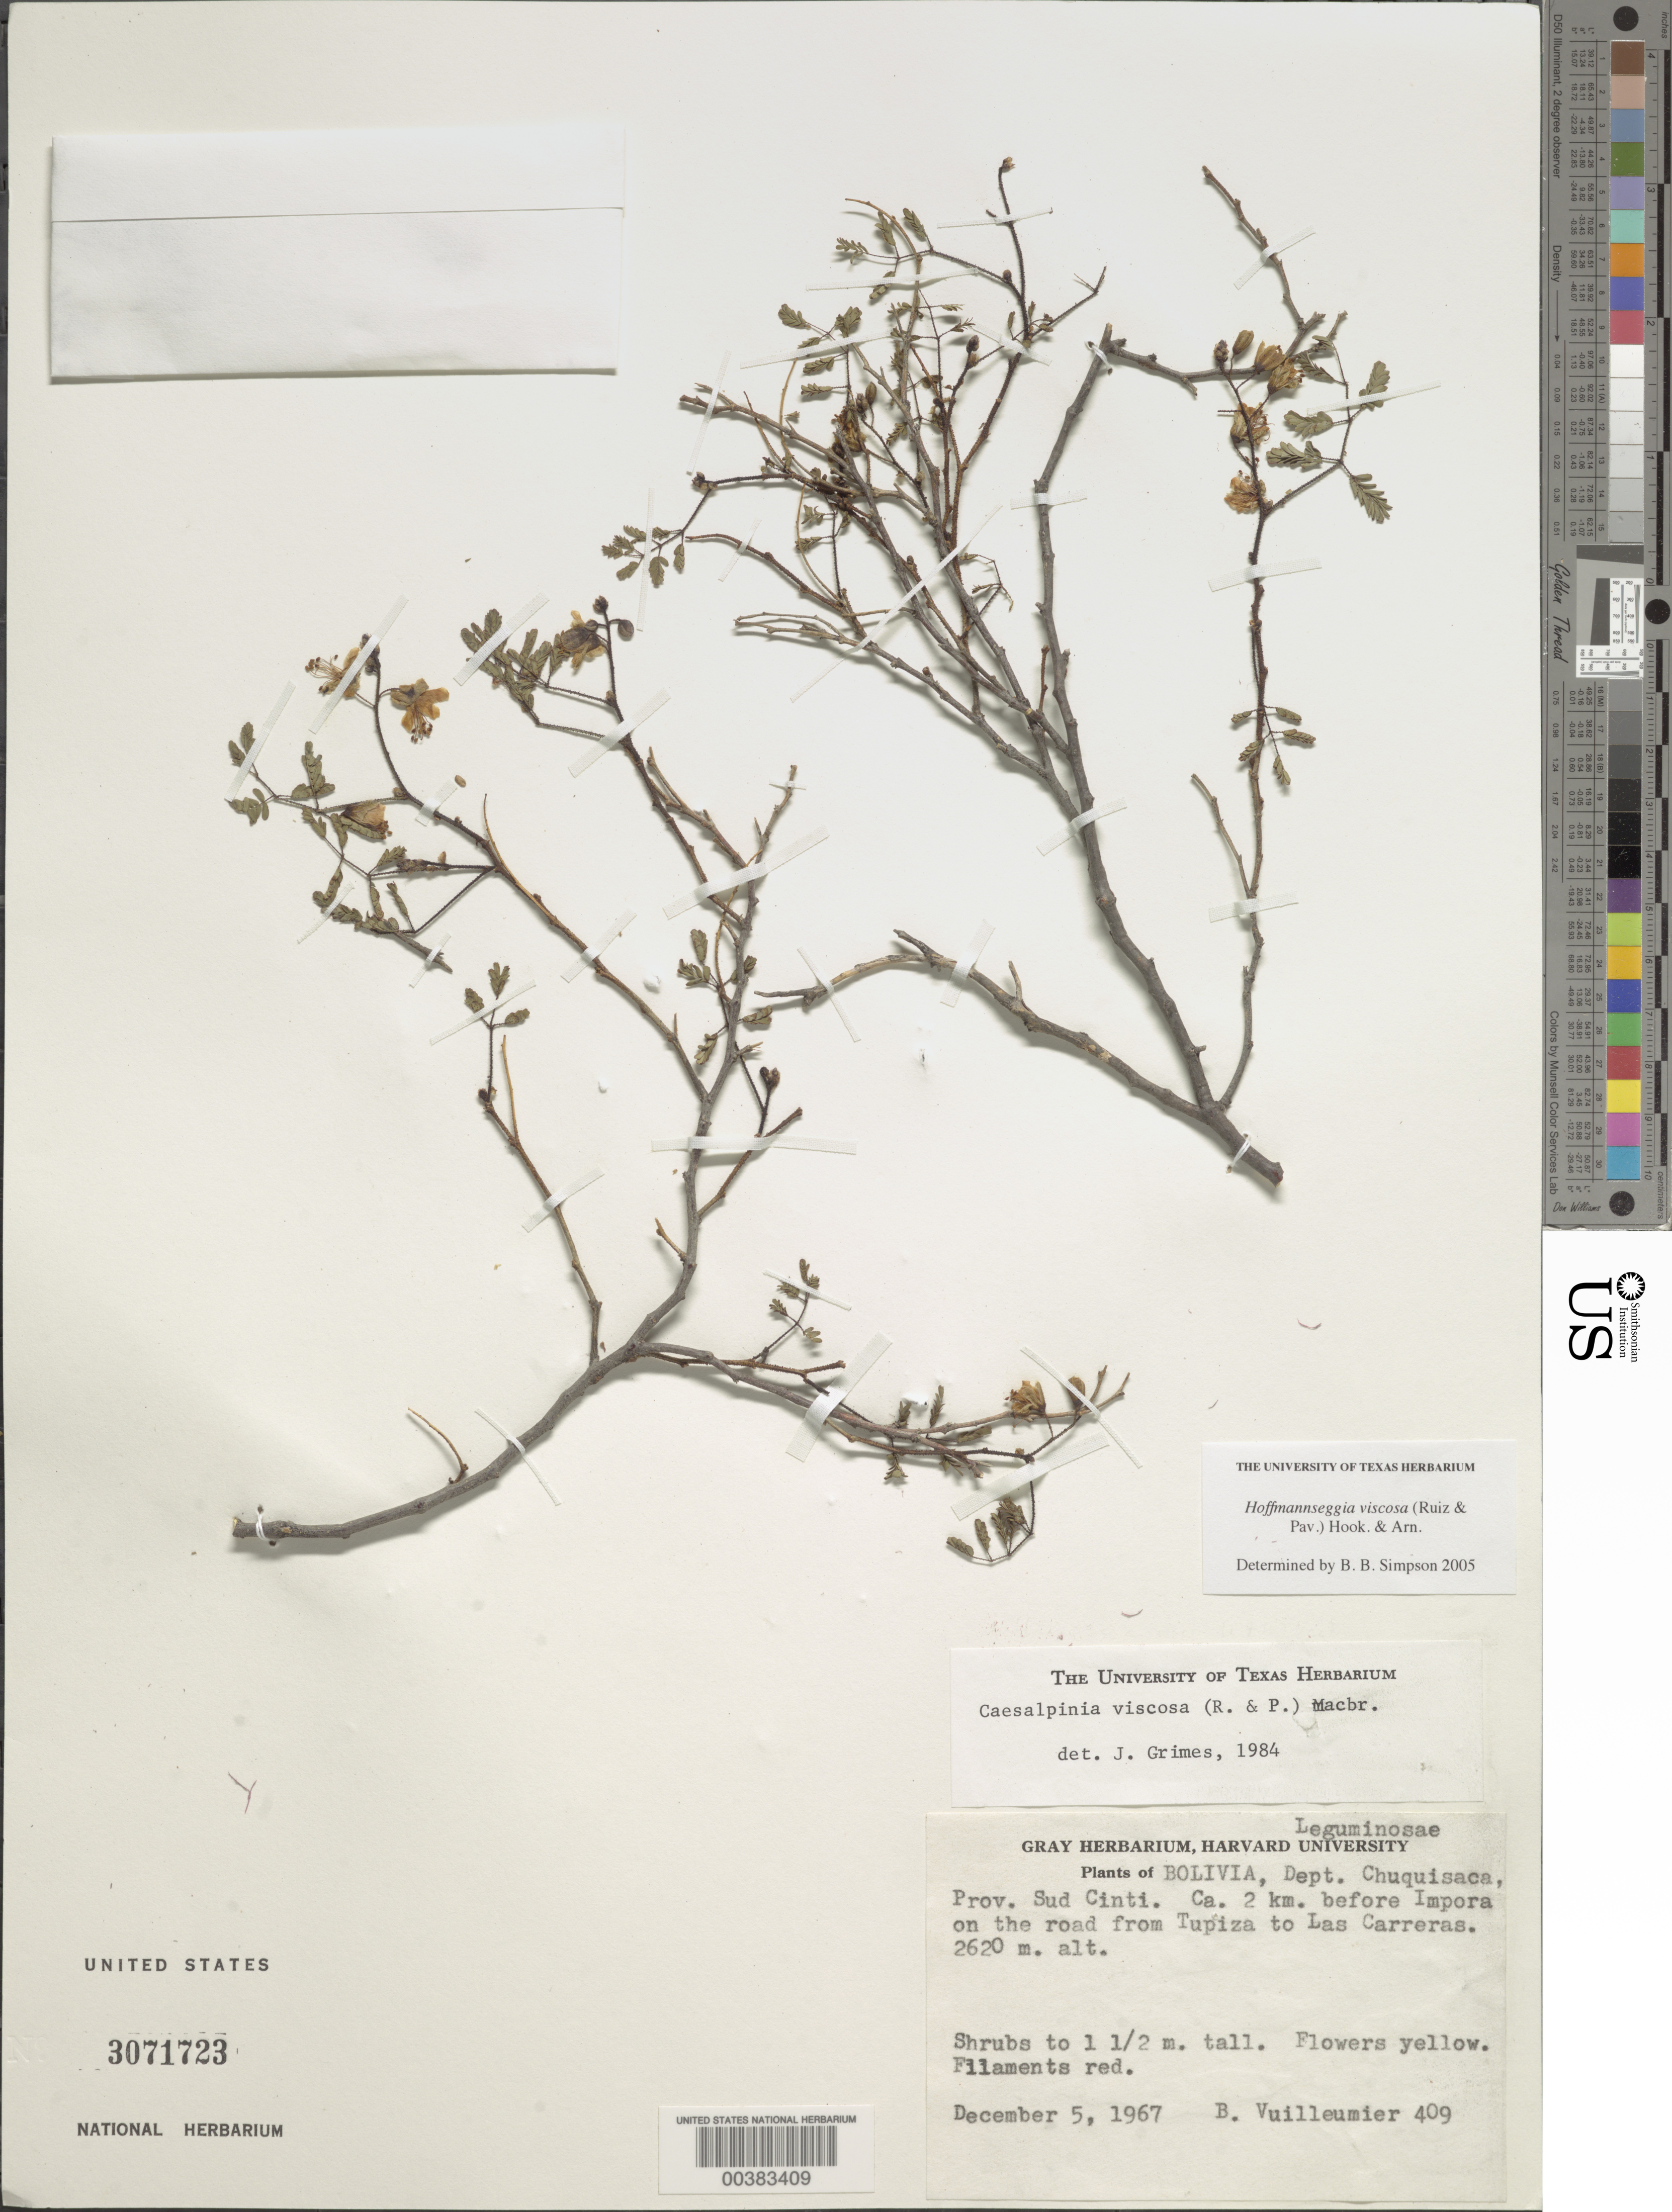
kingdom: Plantae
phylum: Tracheophyta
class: Magnoliopsida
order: Fabales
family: Fabaceae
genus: Hoffmannseggia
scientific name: Hoffmannseggia viscosa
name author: Hook. & Arn.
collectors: B. Vuilleumier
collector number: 409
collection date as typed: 05 Dec 1967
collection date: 1967-12-05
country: Bolivia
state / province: Chuquisaca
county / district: Sud Cinti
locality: Sucre Dept. [= Chuquisaca Dept.], ca 2 km before Impora on the road from Tupiza to las Carreras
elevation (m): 2620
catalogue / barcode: US 3071723